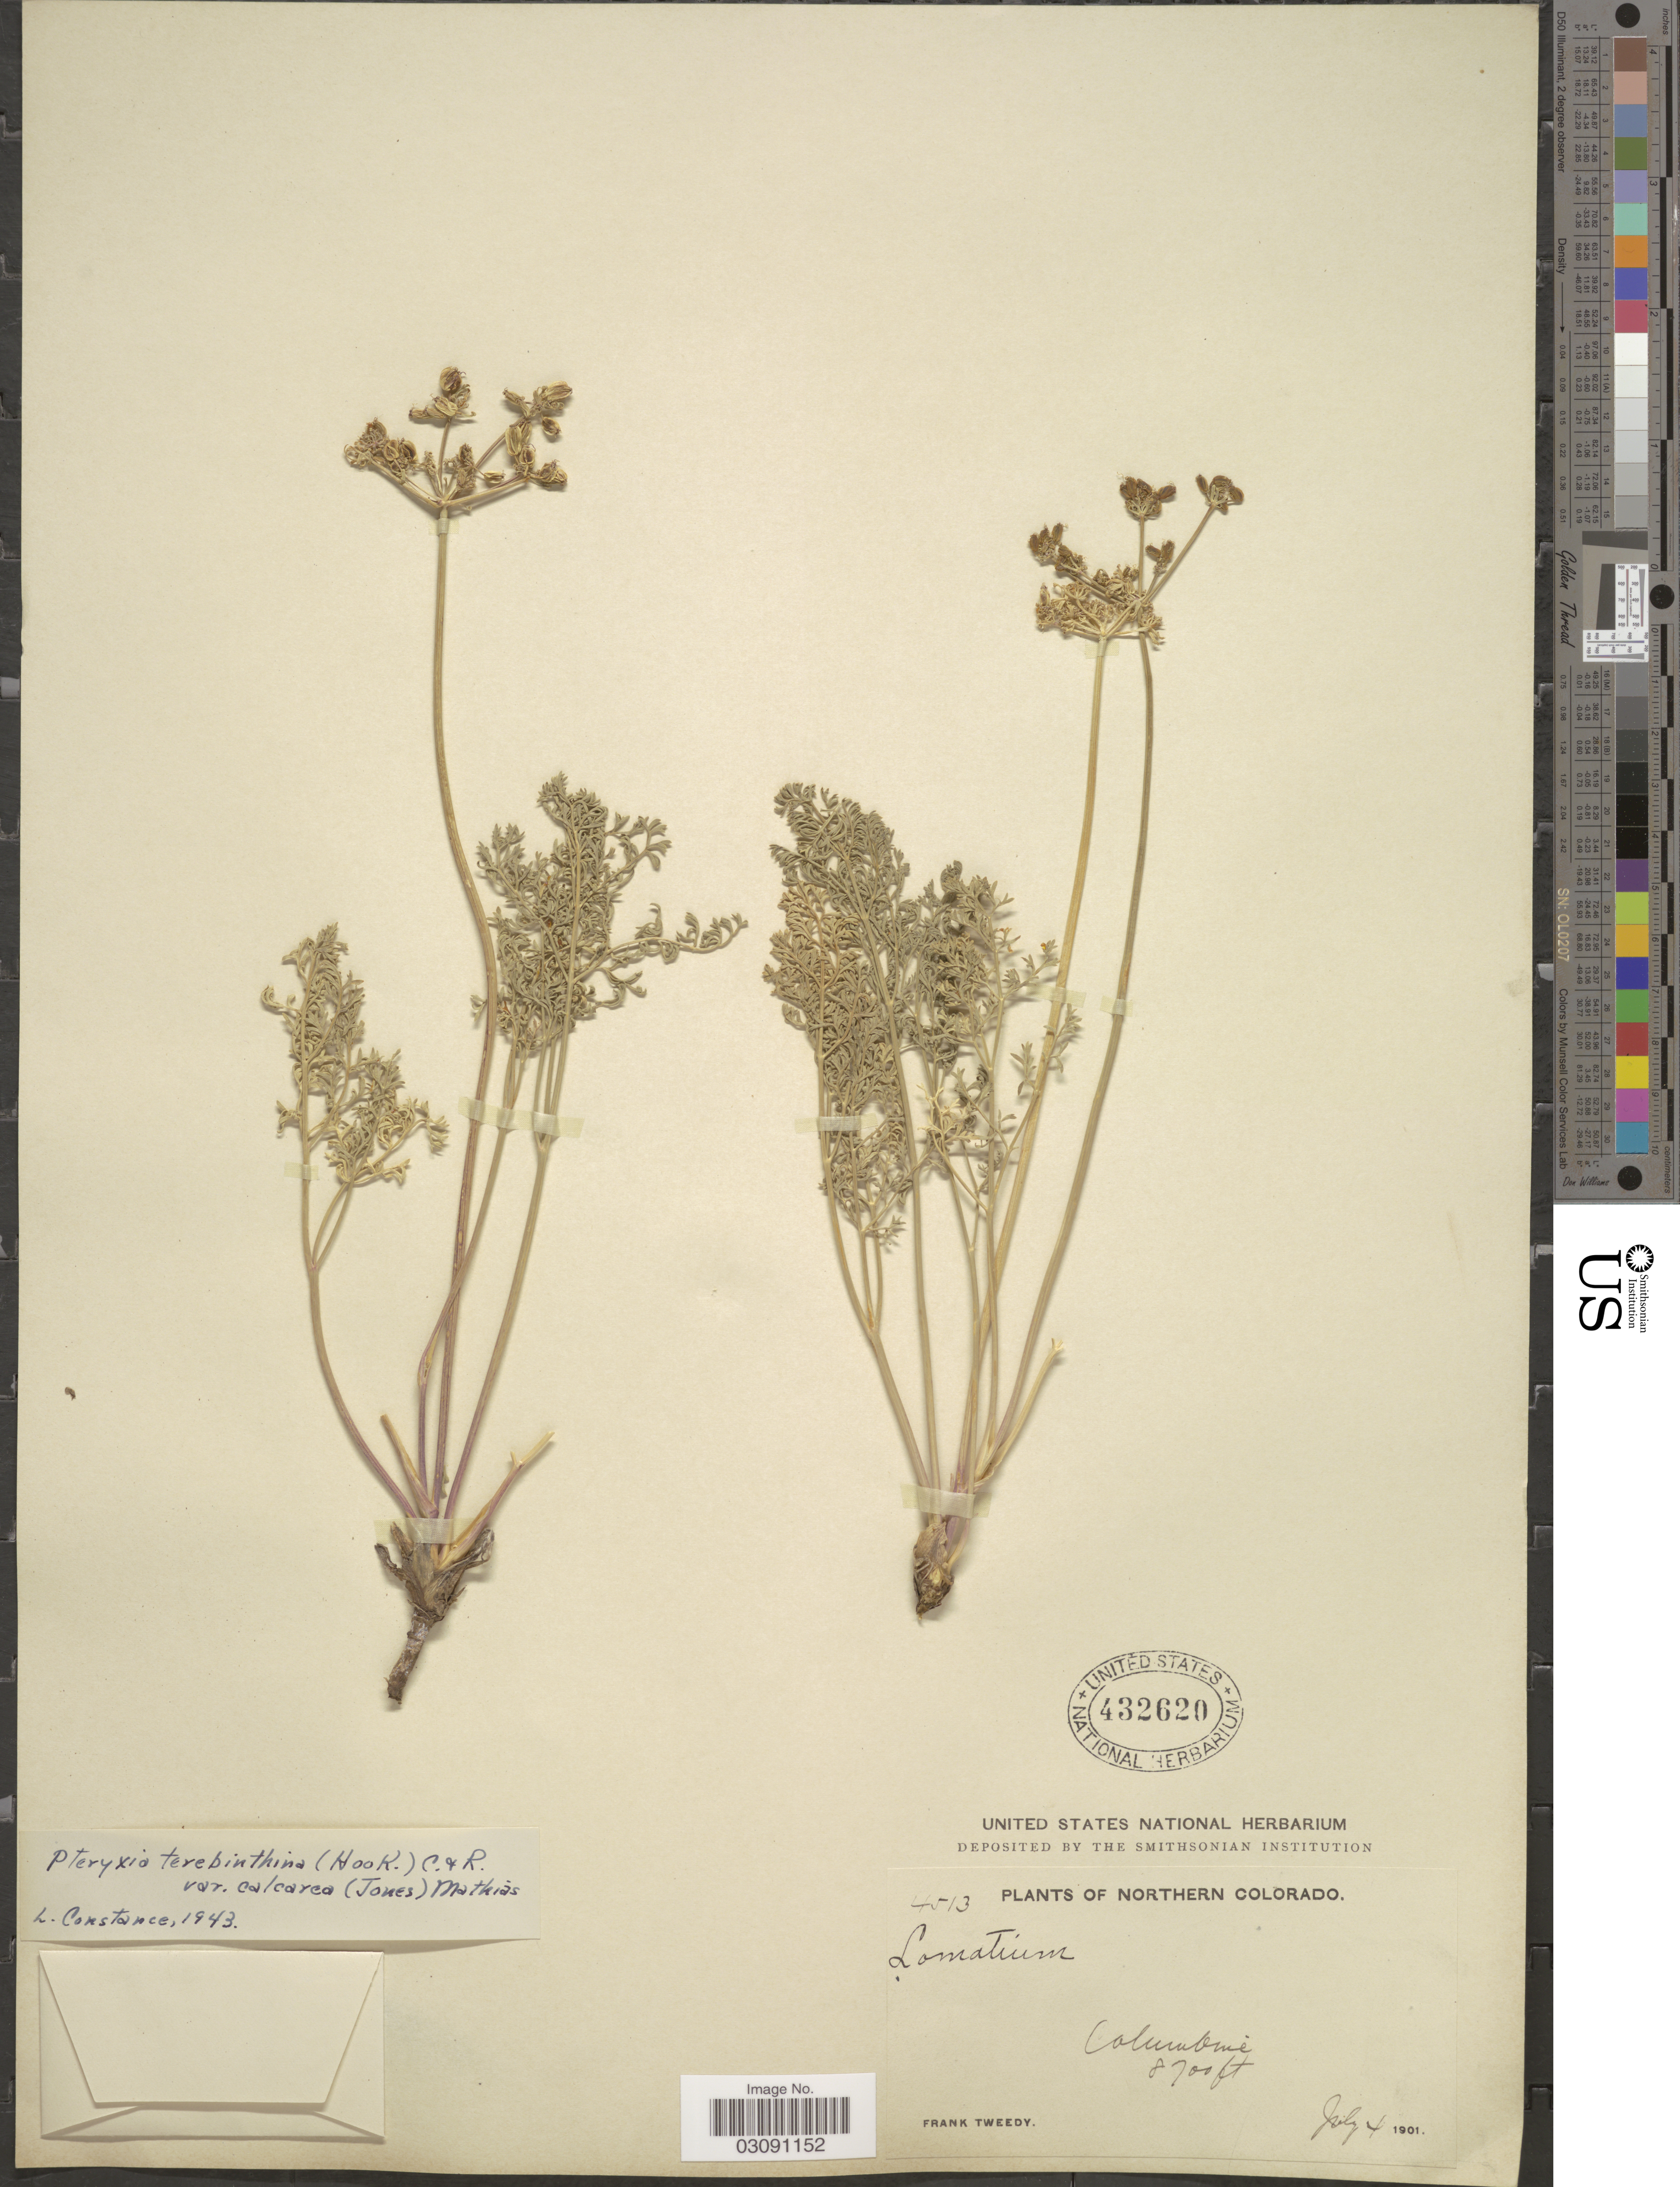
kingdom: Plantae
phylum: Tracheophyta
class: Magnoliopsida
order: Apiales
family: Apiaceae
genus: Pteryxia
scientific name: Pteryxia terebinthina var. calcarea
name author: (M.E. Jones) Mathias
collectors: F. Tweedy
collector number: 4513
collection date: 1901-07-04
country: United States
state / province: Colorado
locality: Northern Colorado. Columbia.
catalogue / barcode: US 432620